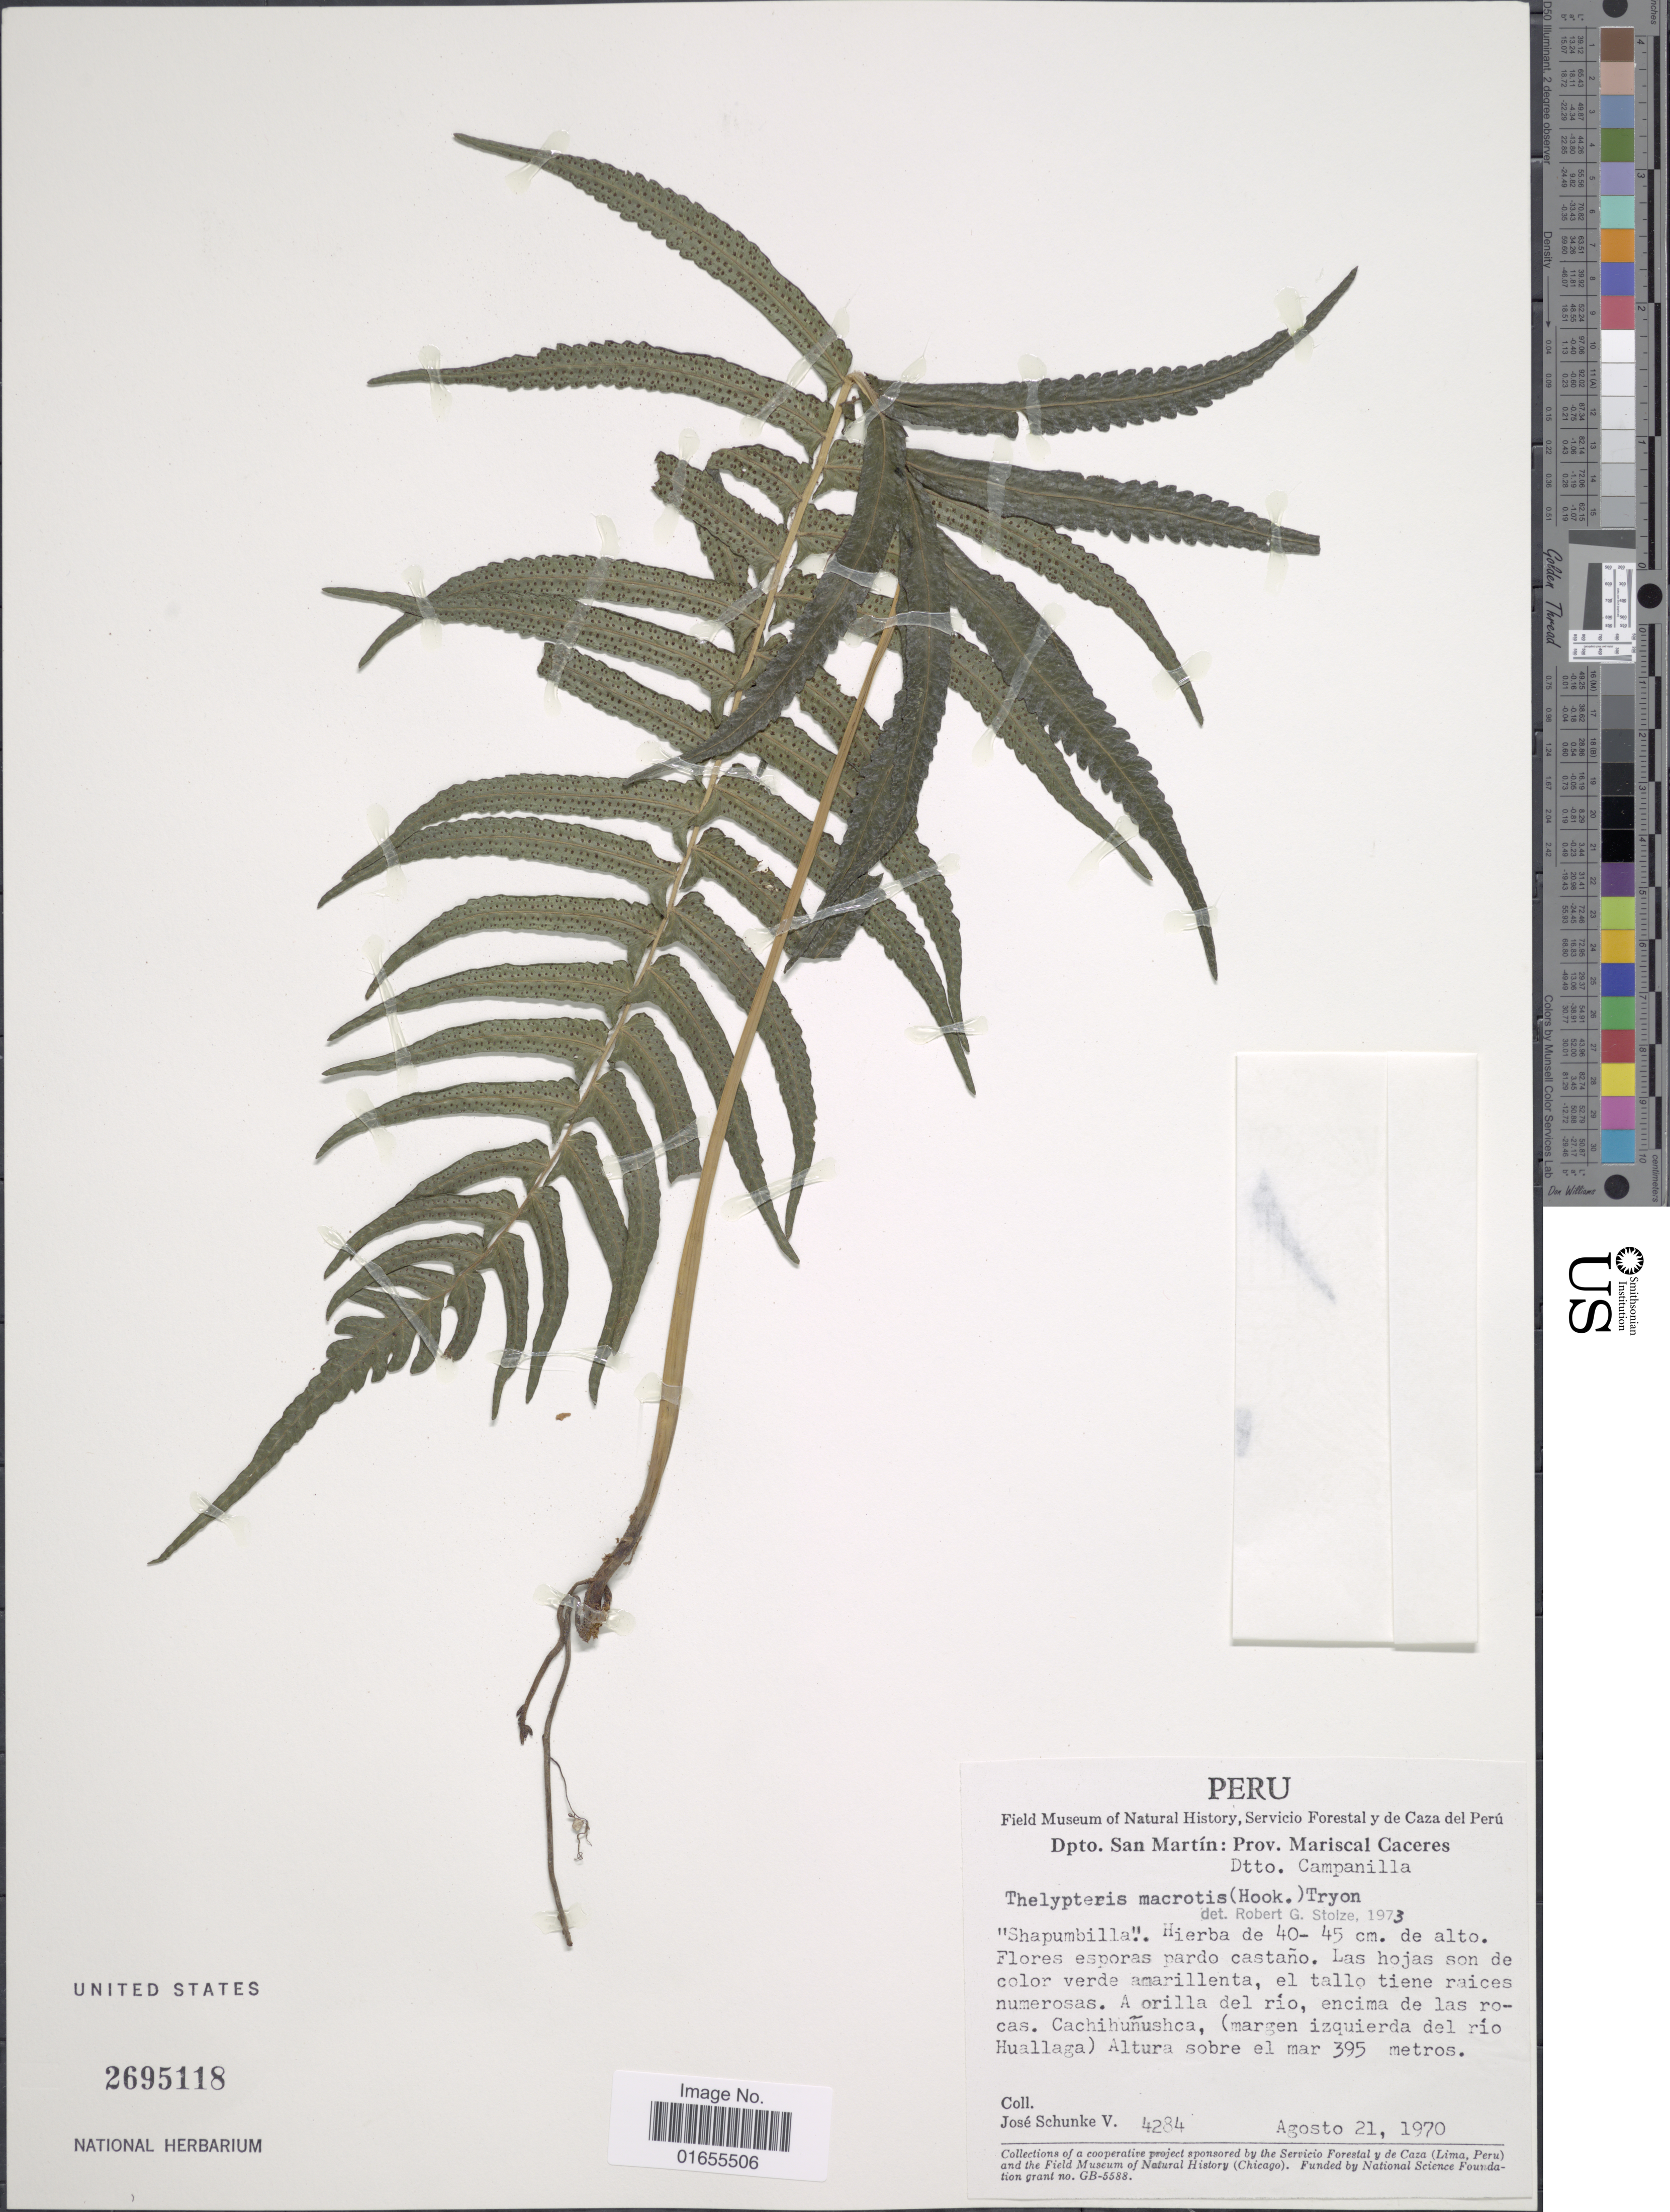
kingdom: Plantae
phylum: Tracheophyta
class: Polypodiopsida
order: Polypodiales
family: Thelypteridaceae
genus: Goniopteris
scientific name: Goniopteris macrotis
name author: (Hook. f.) Pic. Serm.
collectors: J. Schunke Vigo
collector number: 4284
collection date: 1970-08-21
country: Peru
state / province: San Martín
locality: Prov. Mariscal Cacaeres, Dtto. Campanilla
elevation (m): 395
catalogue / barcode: US 2695118